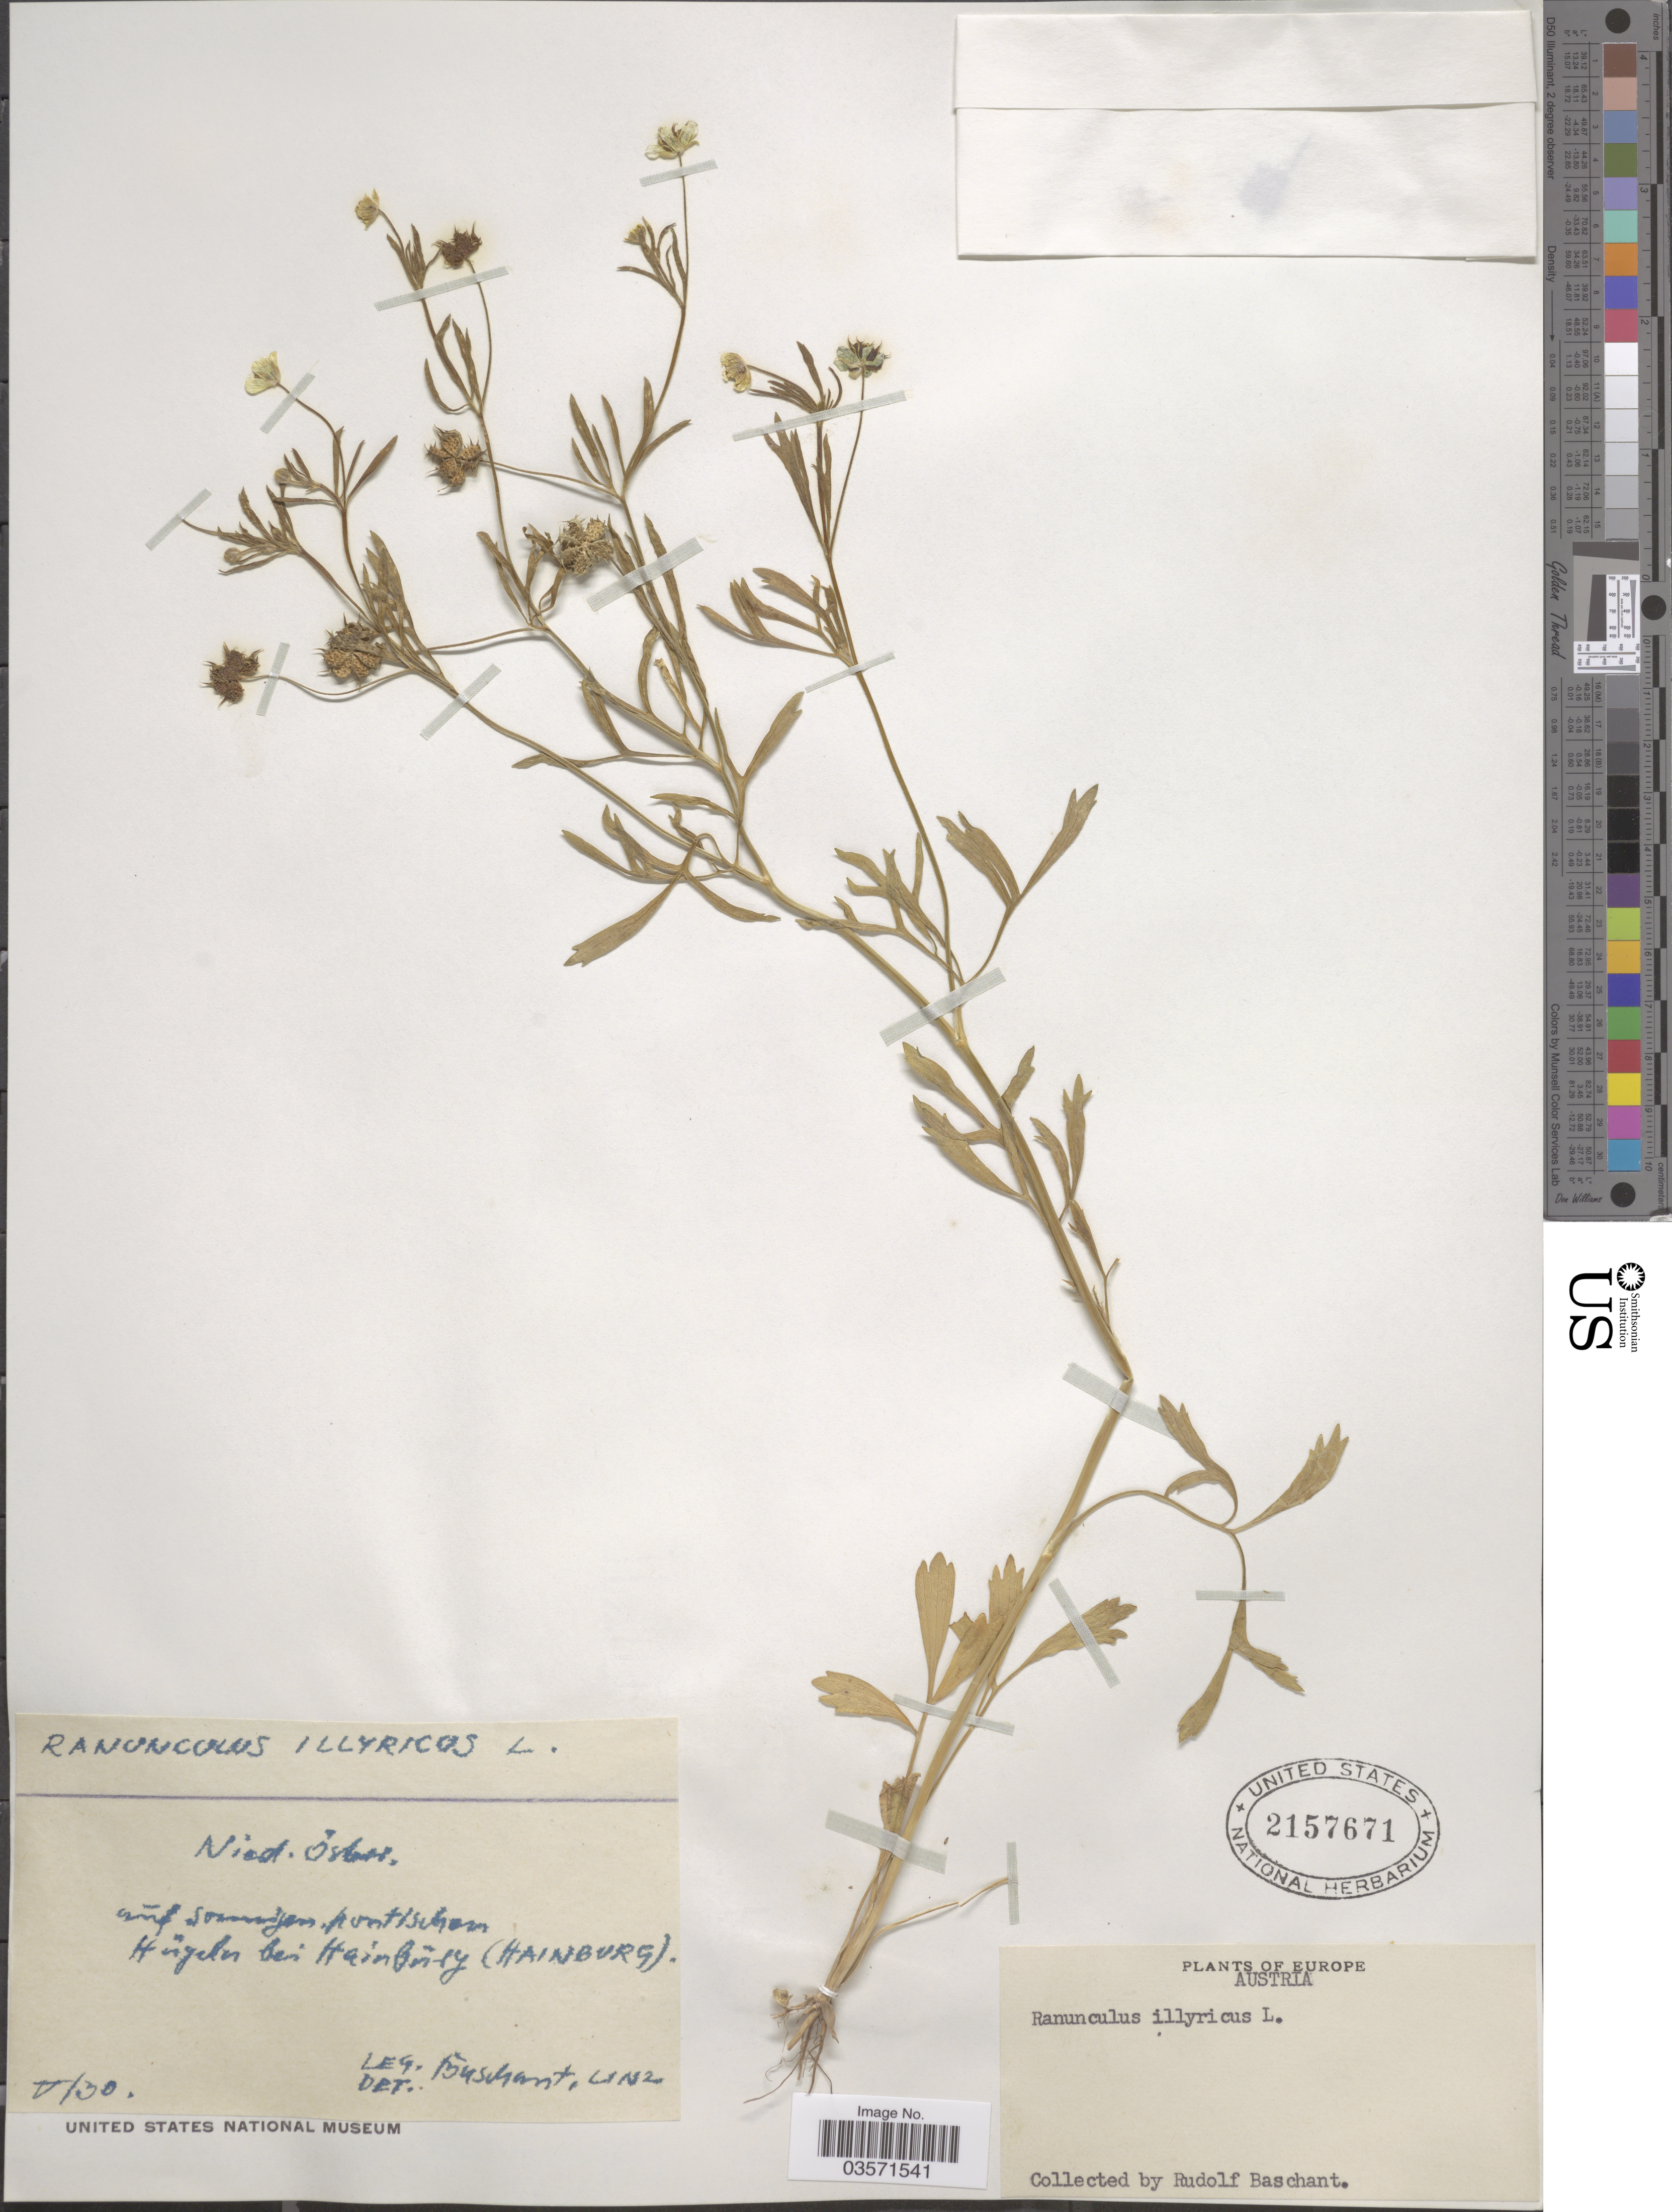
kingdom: Plantae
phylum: Tracheophyta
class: Magnoliopsida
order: Ranunculales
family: Ranunculaceae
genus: Ranunculus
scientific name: Ranunculus illyricus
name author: L.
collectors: R. Baschant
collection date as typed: Transcribed d/m/y: /5/30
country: Austria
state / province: Niederosterreich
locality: Nied. österr. Auf sommigen hontischen Hügelen bei Hainbürg (Hainburg). [interpreted]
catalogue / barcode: US 2157671